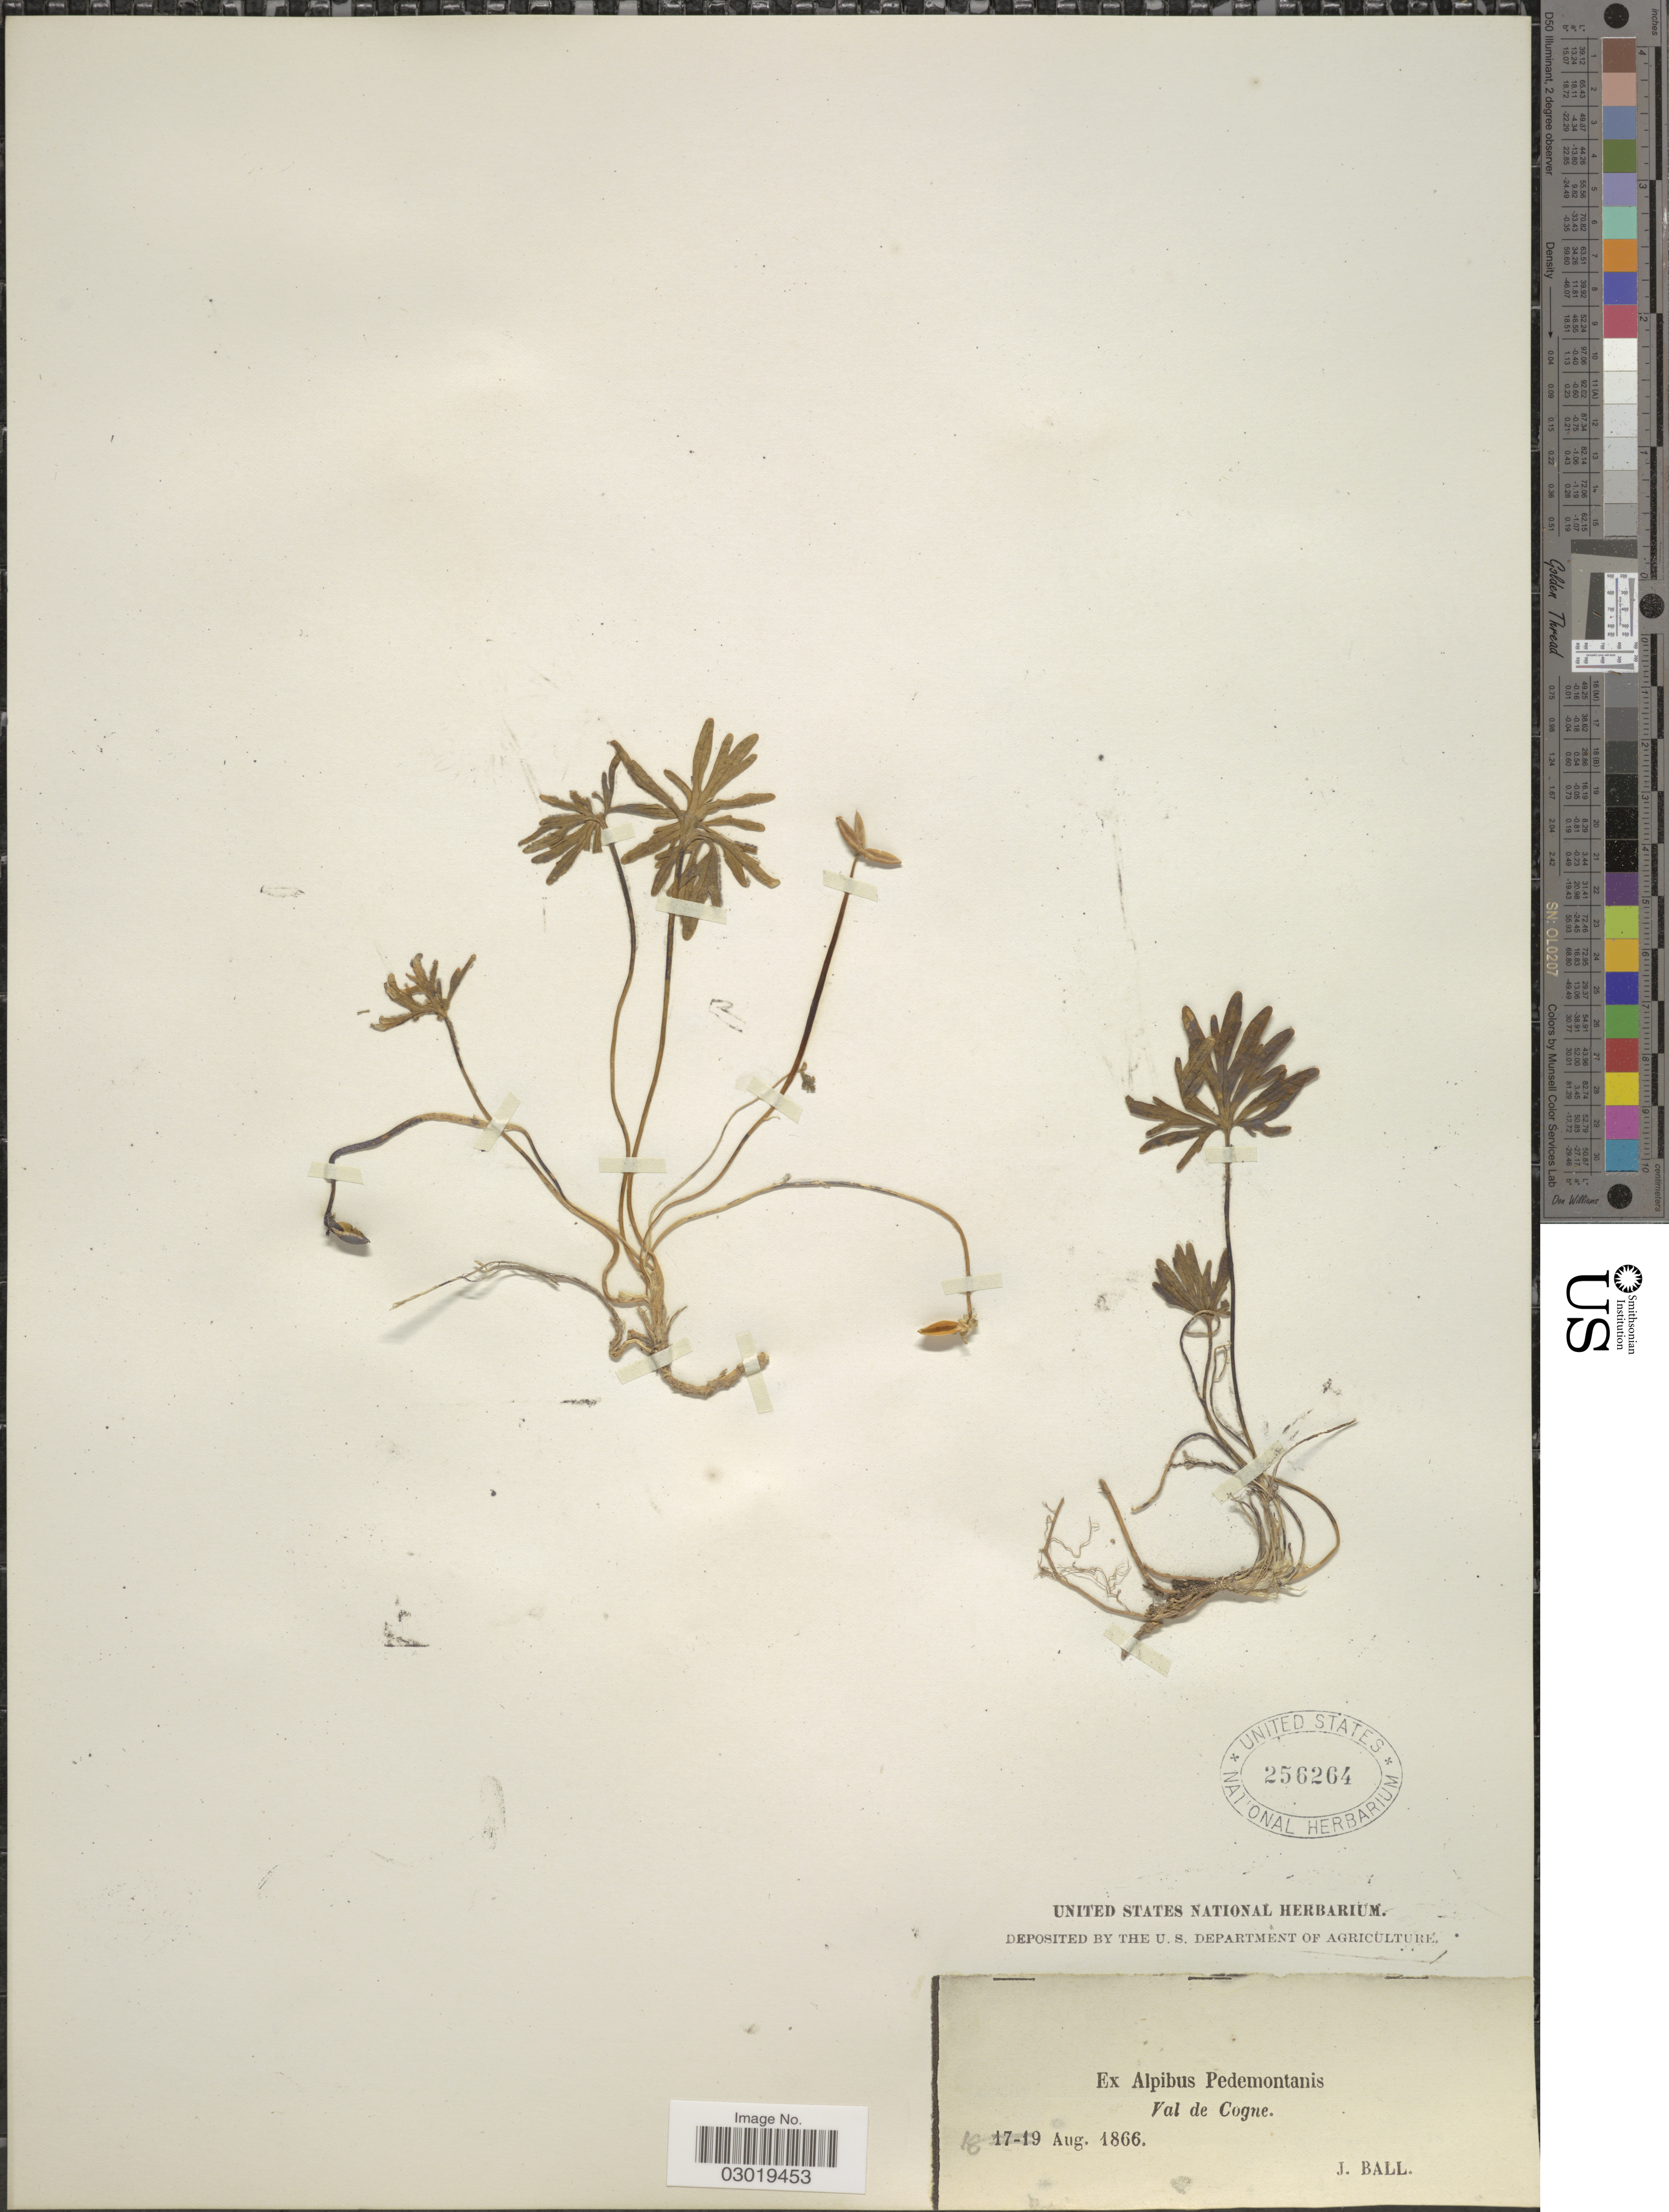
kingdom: Plantae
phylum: Tracheophyta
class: Magnoliopsida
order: Malpighiales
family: Violaceae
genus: Viola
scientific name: Viola sp.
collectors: J. Ball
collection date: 1866-08-18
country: Italy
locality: Ex Alpibus Pedemontanis Val de Cogne.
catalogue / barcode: US 256264